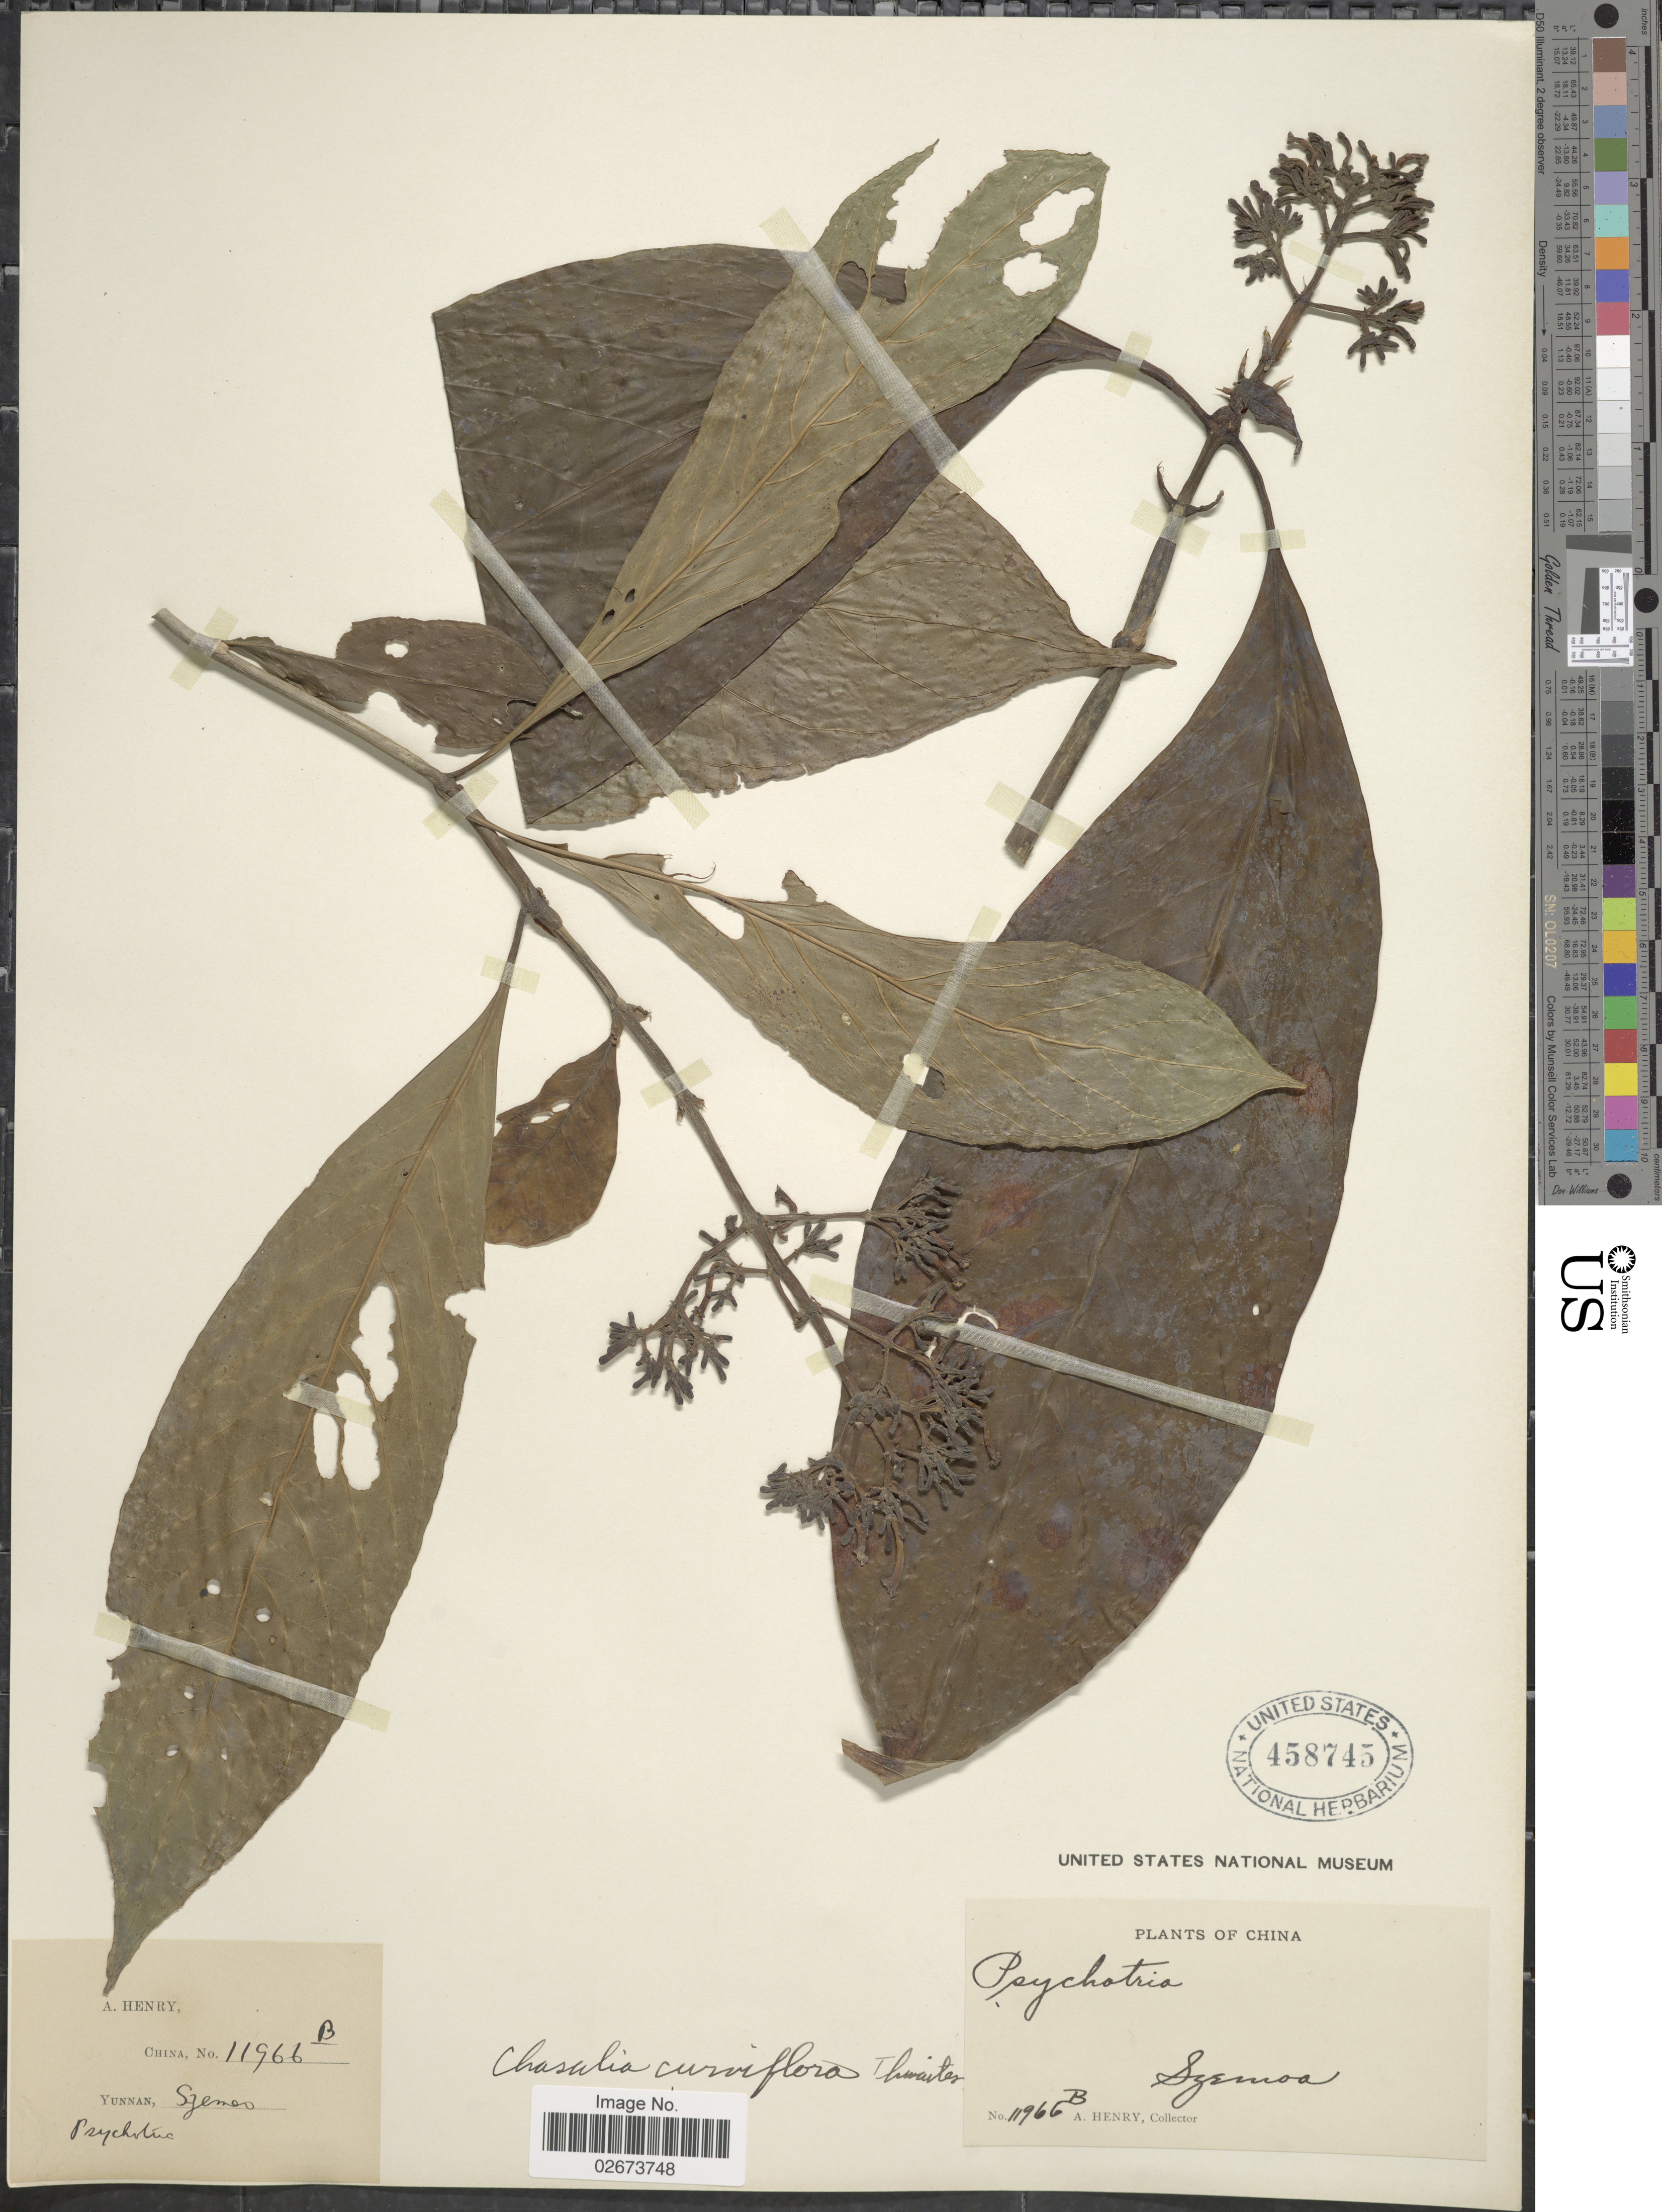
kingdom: Plantae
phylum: Tracheophyta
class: Magnoliopsida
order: Gentianales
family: Rubiaceae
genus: Chassalia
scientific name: Chassalia curviflora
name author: (Wall.) Thwaites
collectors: A. Henry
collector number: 11966 B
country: China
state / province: Yunnan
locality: Szemoa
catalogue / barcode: US 458745